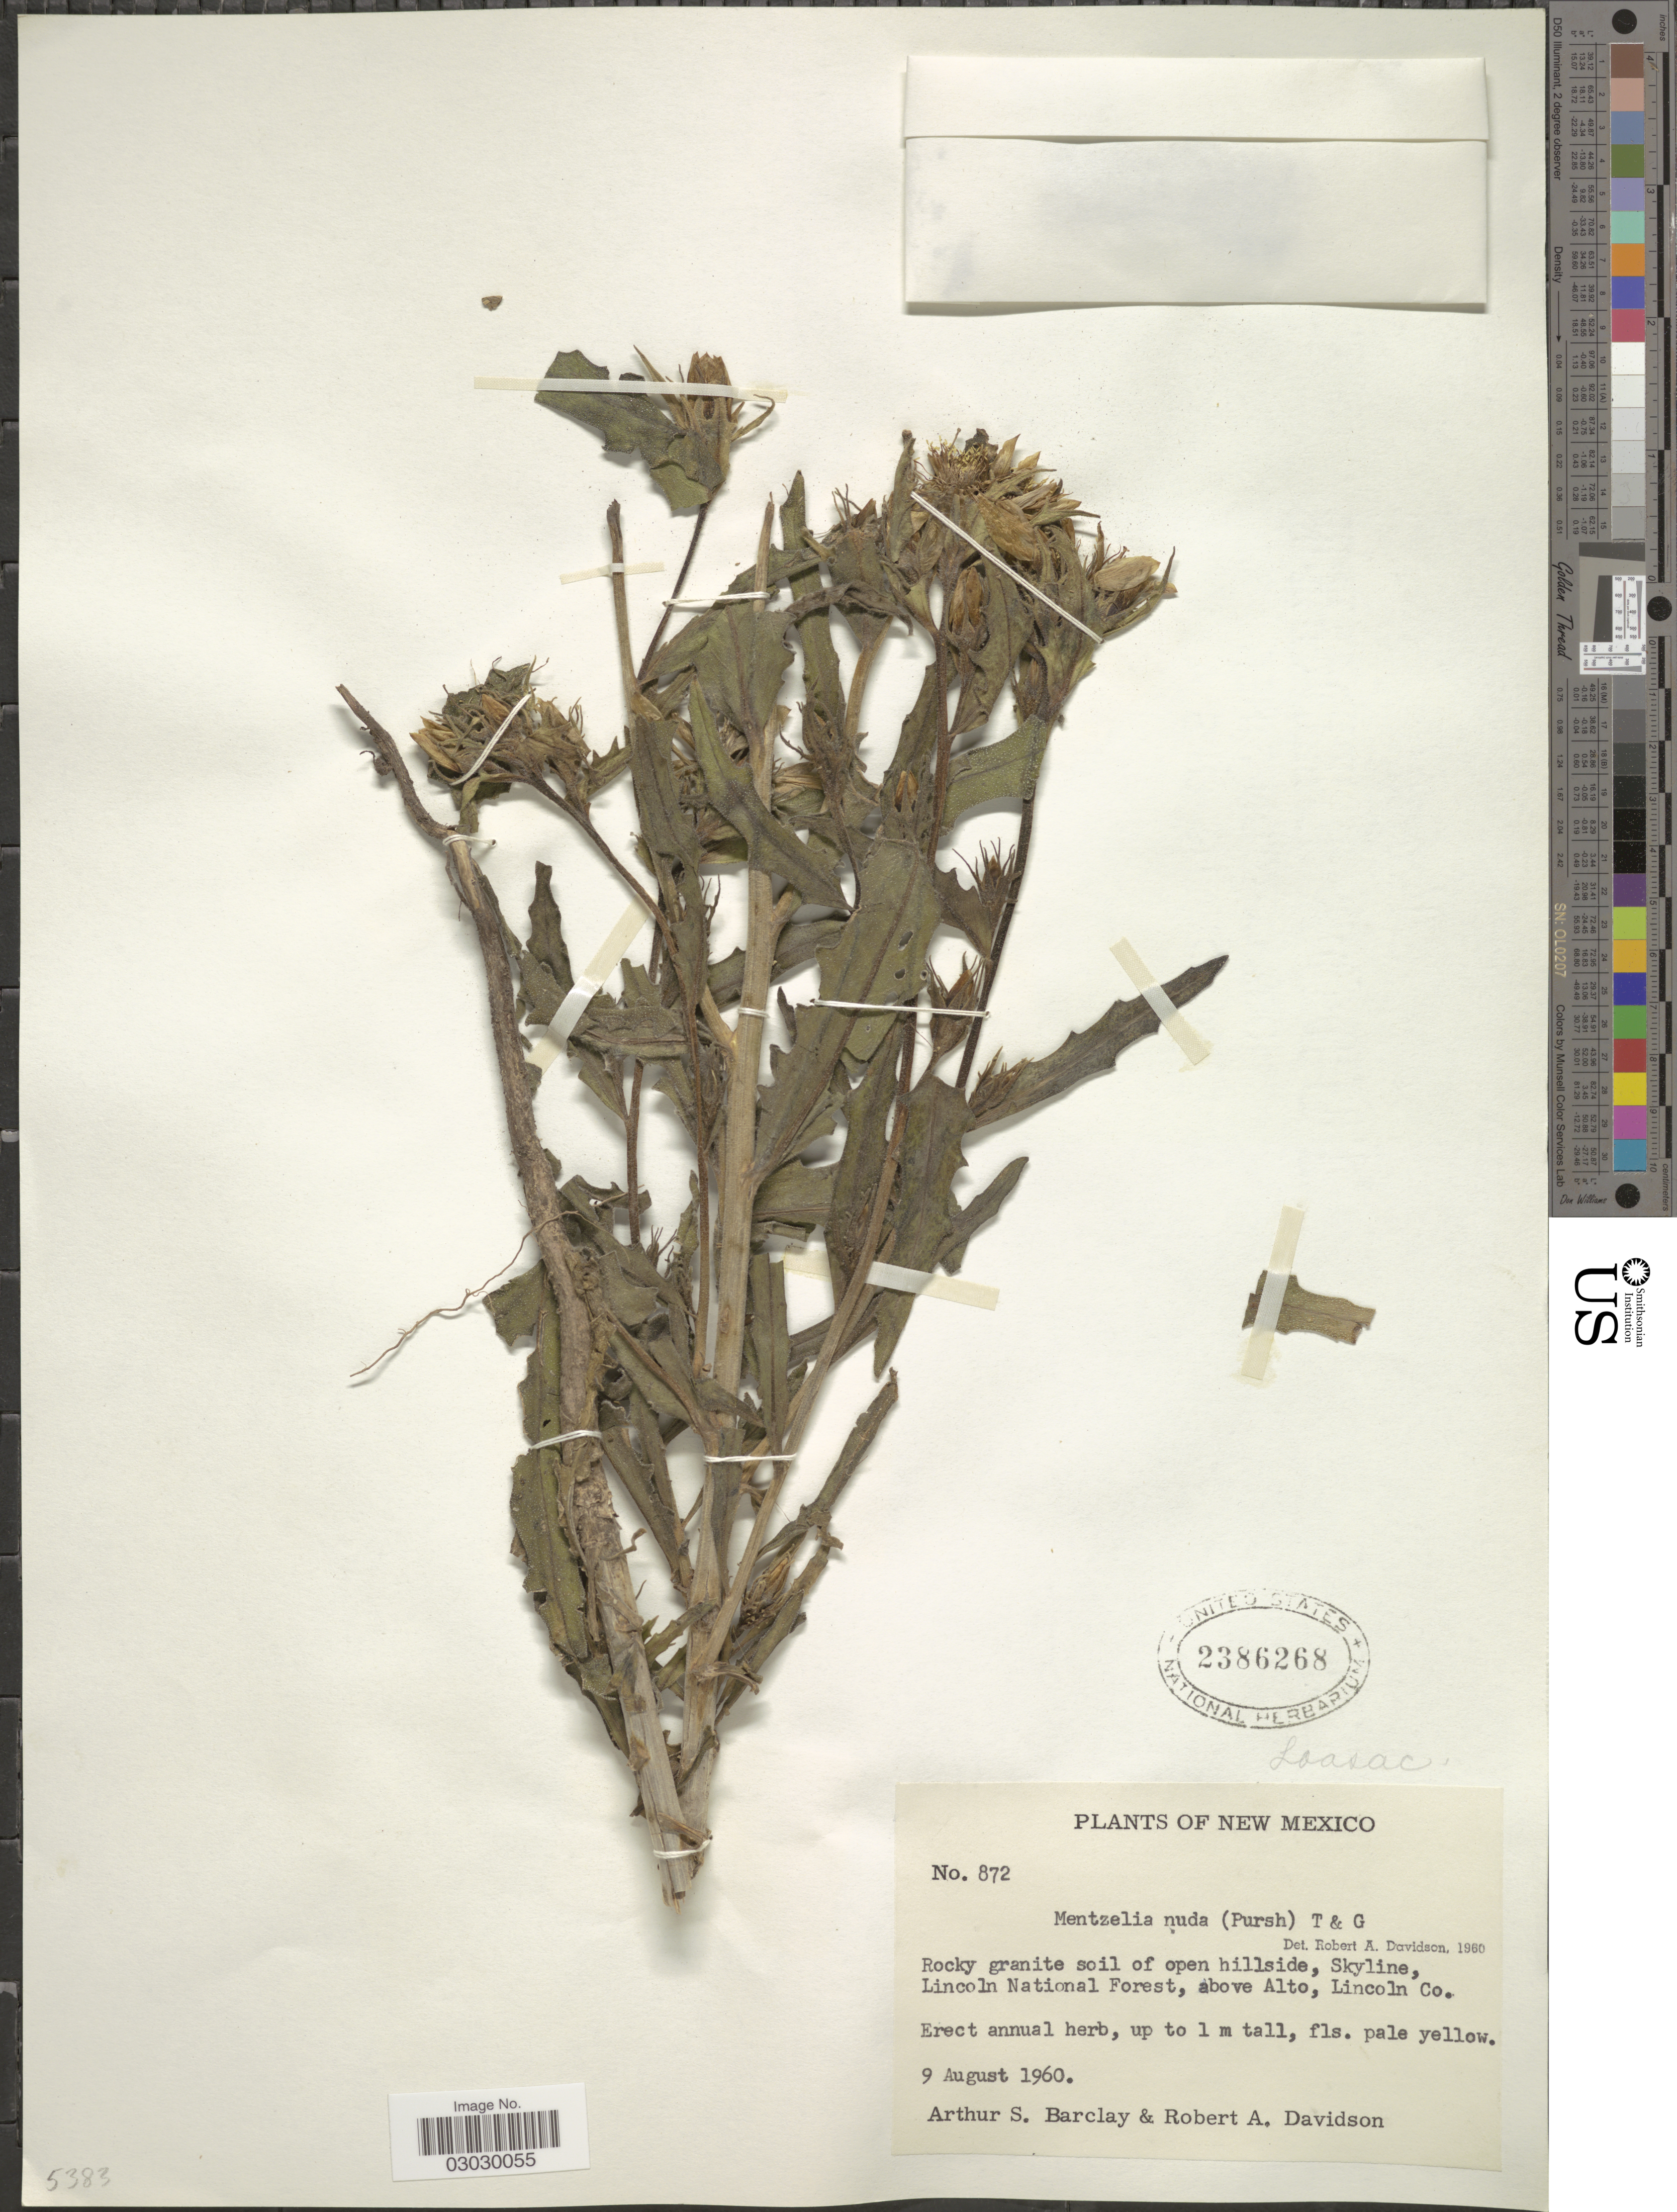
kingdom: Plantae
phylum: Tracheophyta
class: Magnoliopsida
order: Cornales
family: Loasaceae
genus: Mentzelia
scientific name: Mentzelia nuda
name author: (Pursh) Torr. & A. Gray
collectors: A. S. Barclay & R. A. Davidson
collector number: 872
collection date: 1960-08-09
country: United States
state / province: New Mexico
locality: Skyline, Lincoln National Forest, above Alto, Lincoln Co.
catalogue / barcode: US 2386268